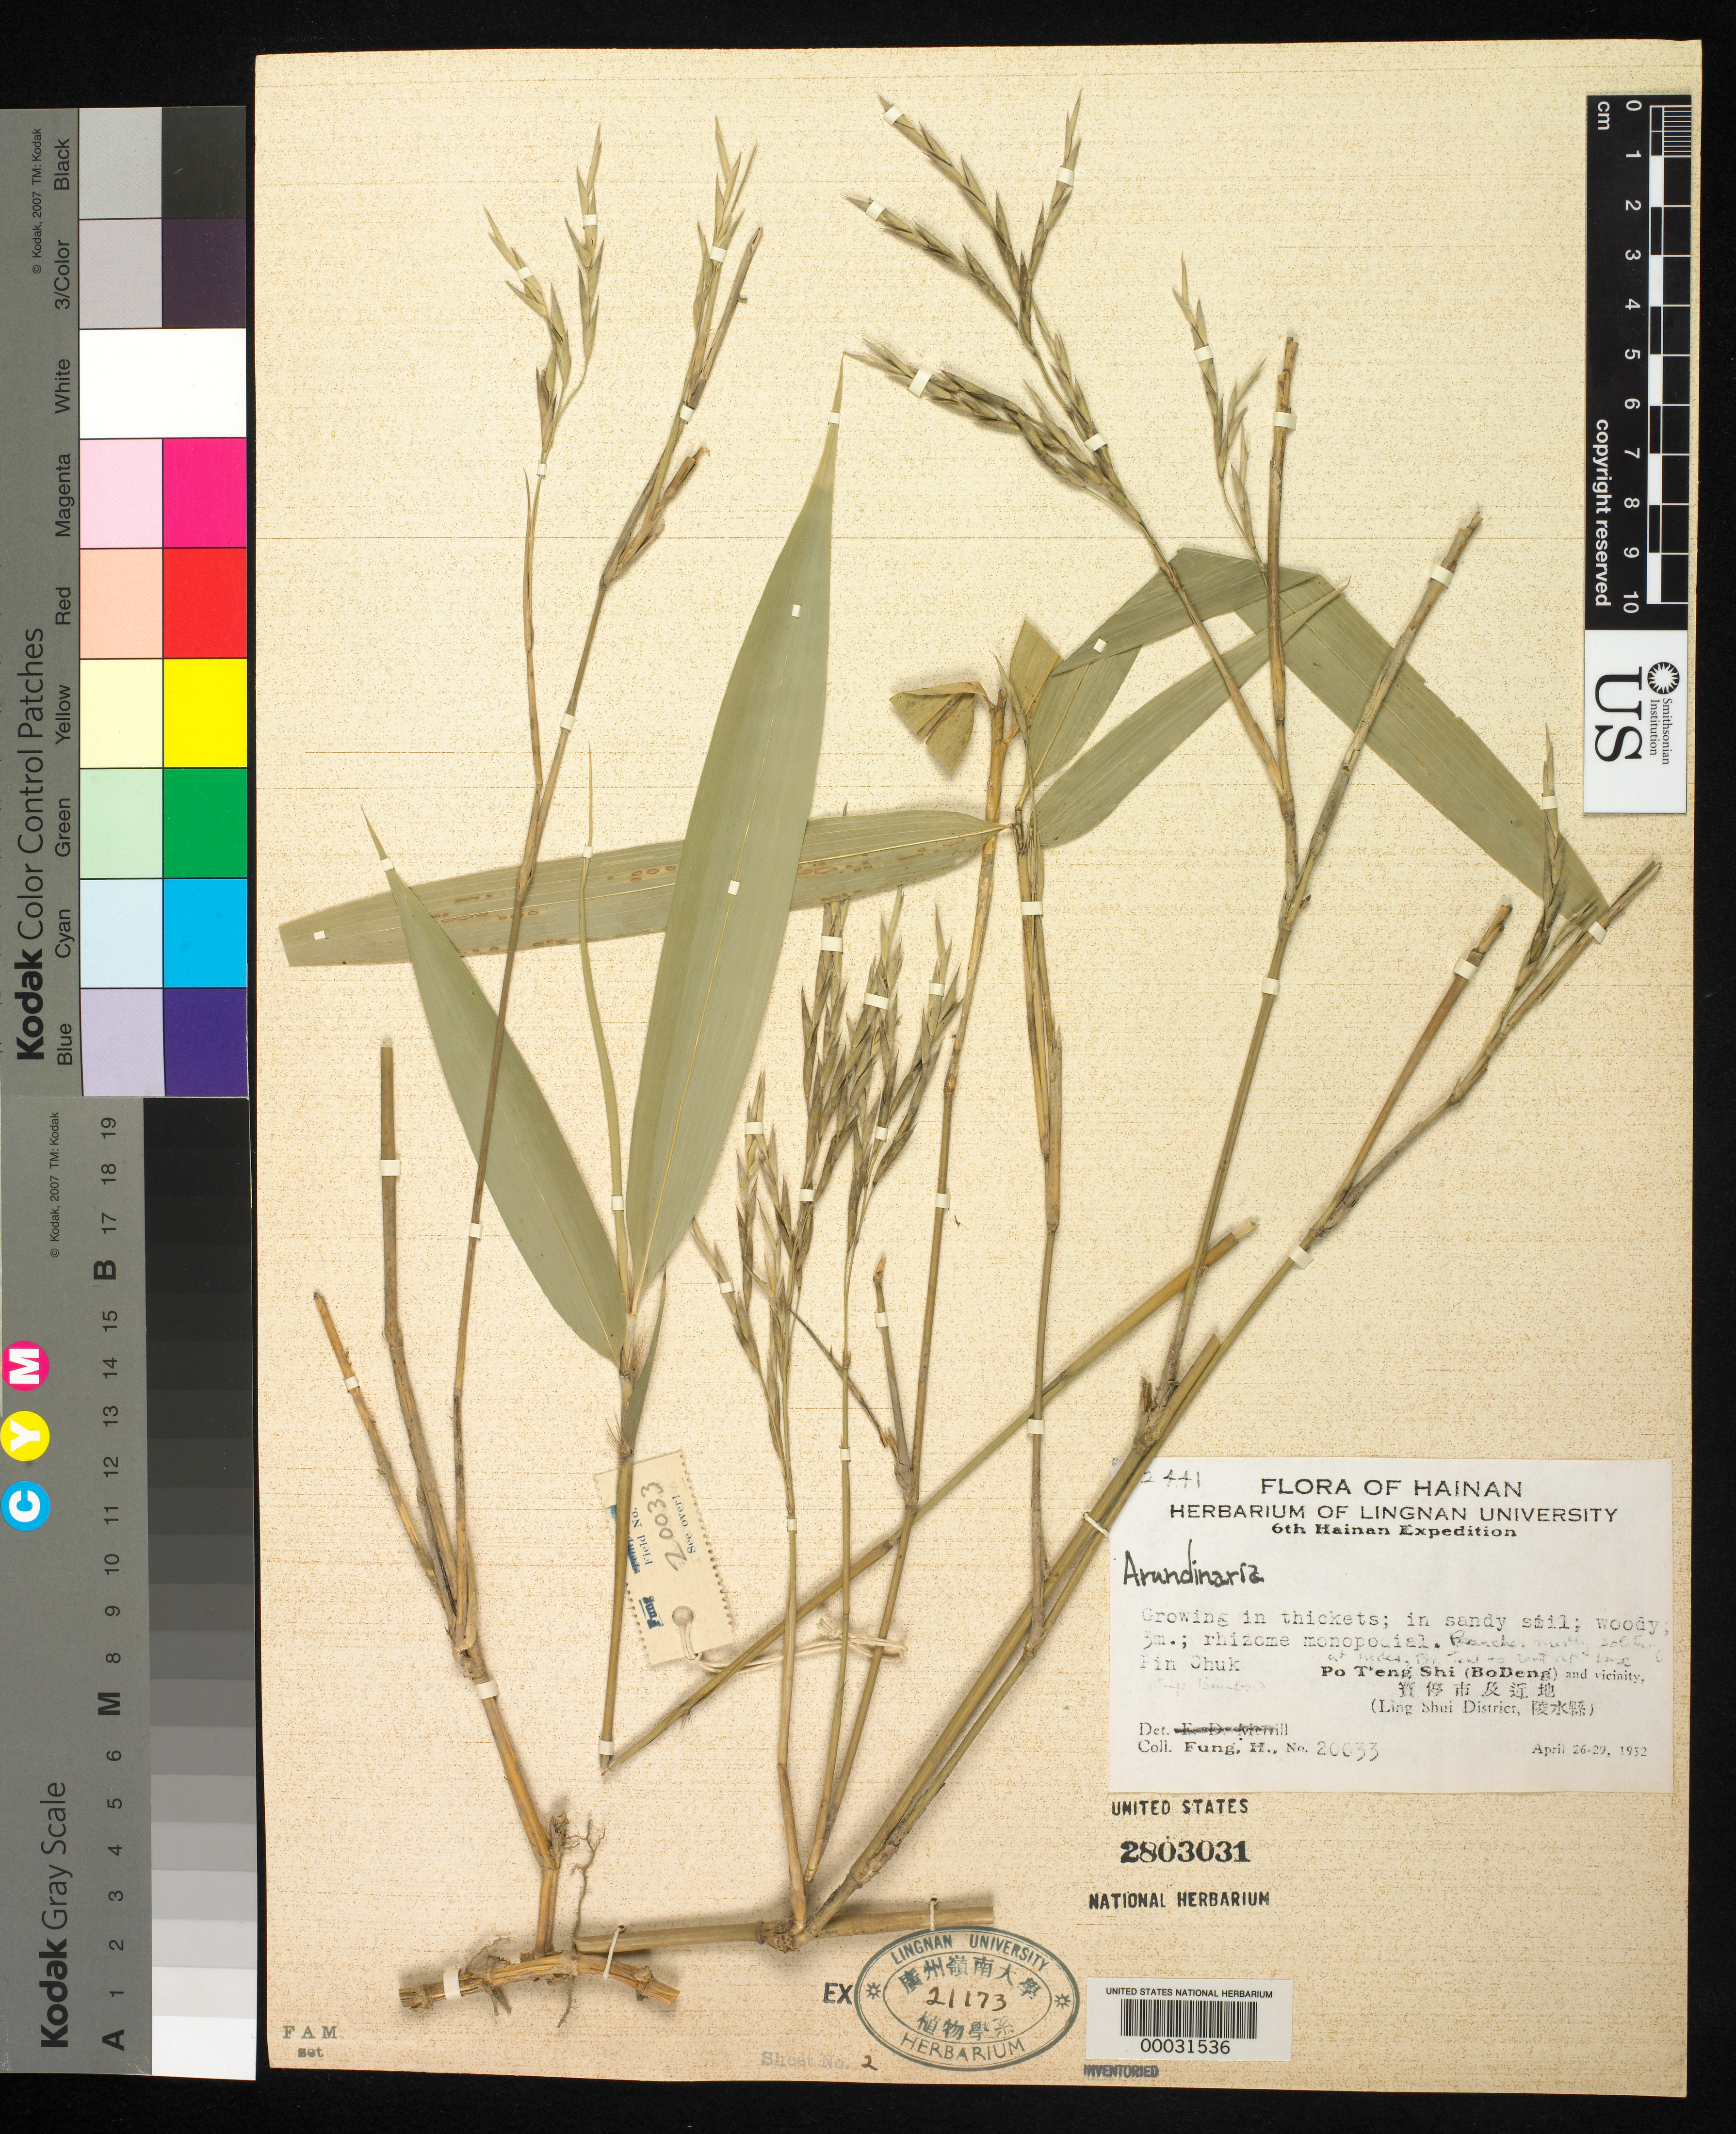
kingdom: Plantae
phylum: Tracheophyta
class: Liliopsida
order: Poales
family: Poaceae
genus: Arundinaria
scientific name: Arundinaria sp.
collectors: H. L. Fung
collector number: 20033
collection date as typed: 26 Apr 1932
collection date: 1932-04-26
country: China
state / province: Hainan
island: Hainan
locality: Po t'eng shi (bodeng)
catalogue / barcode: US 2803031